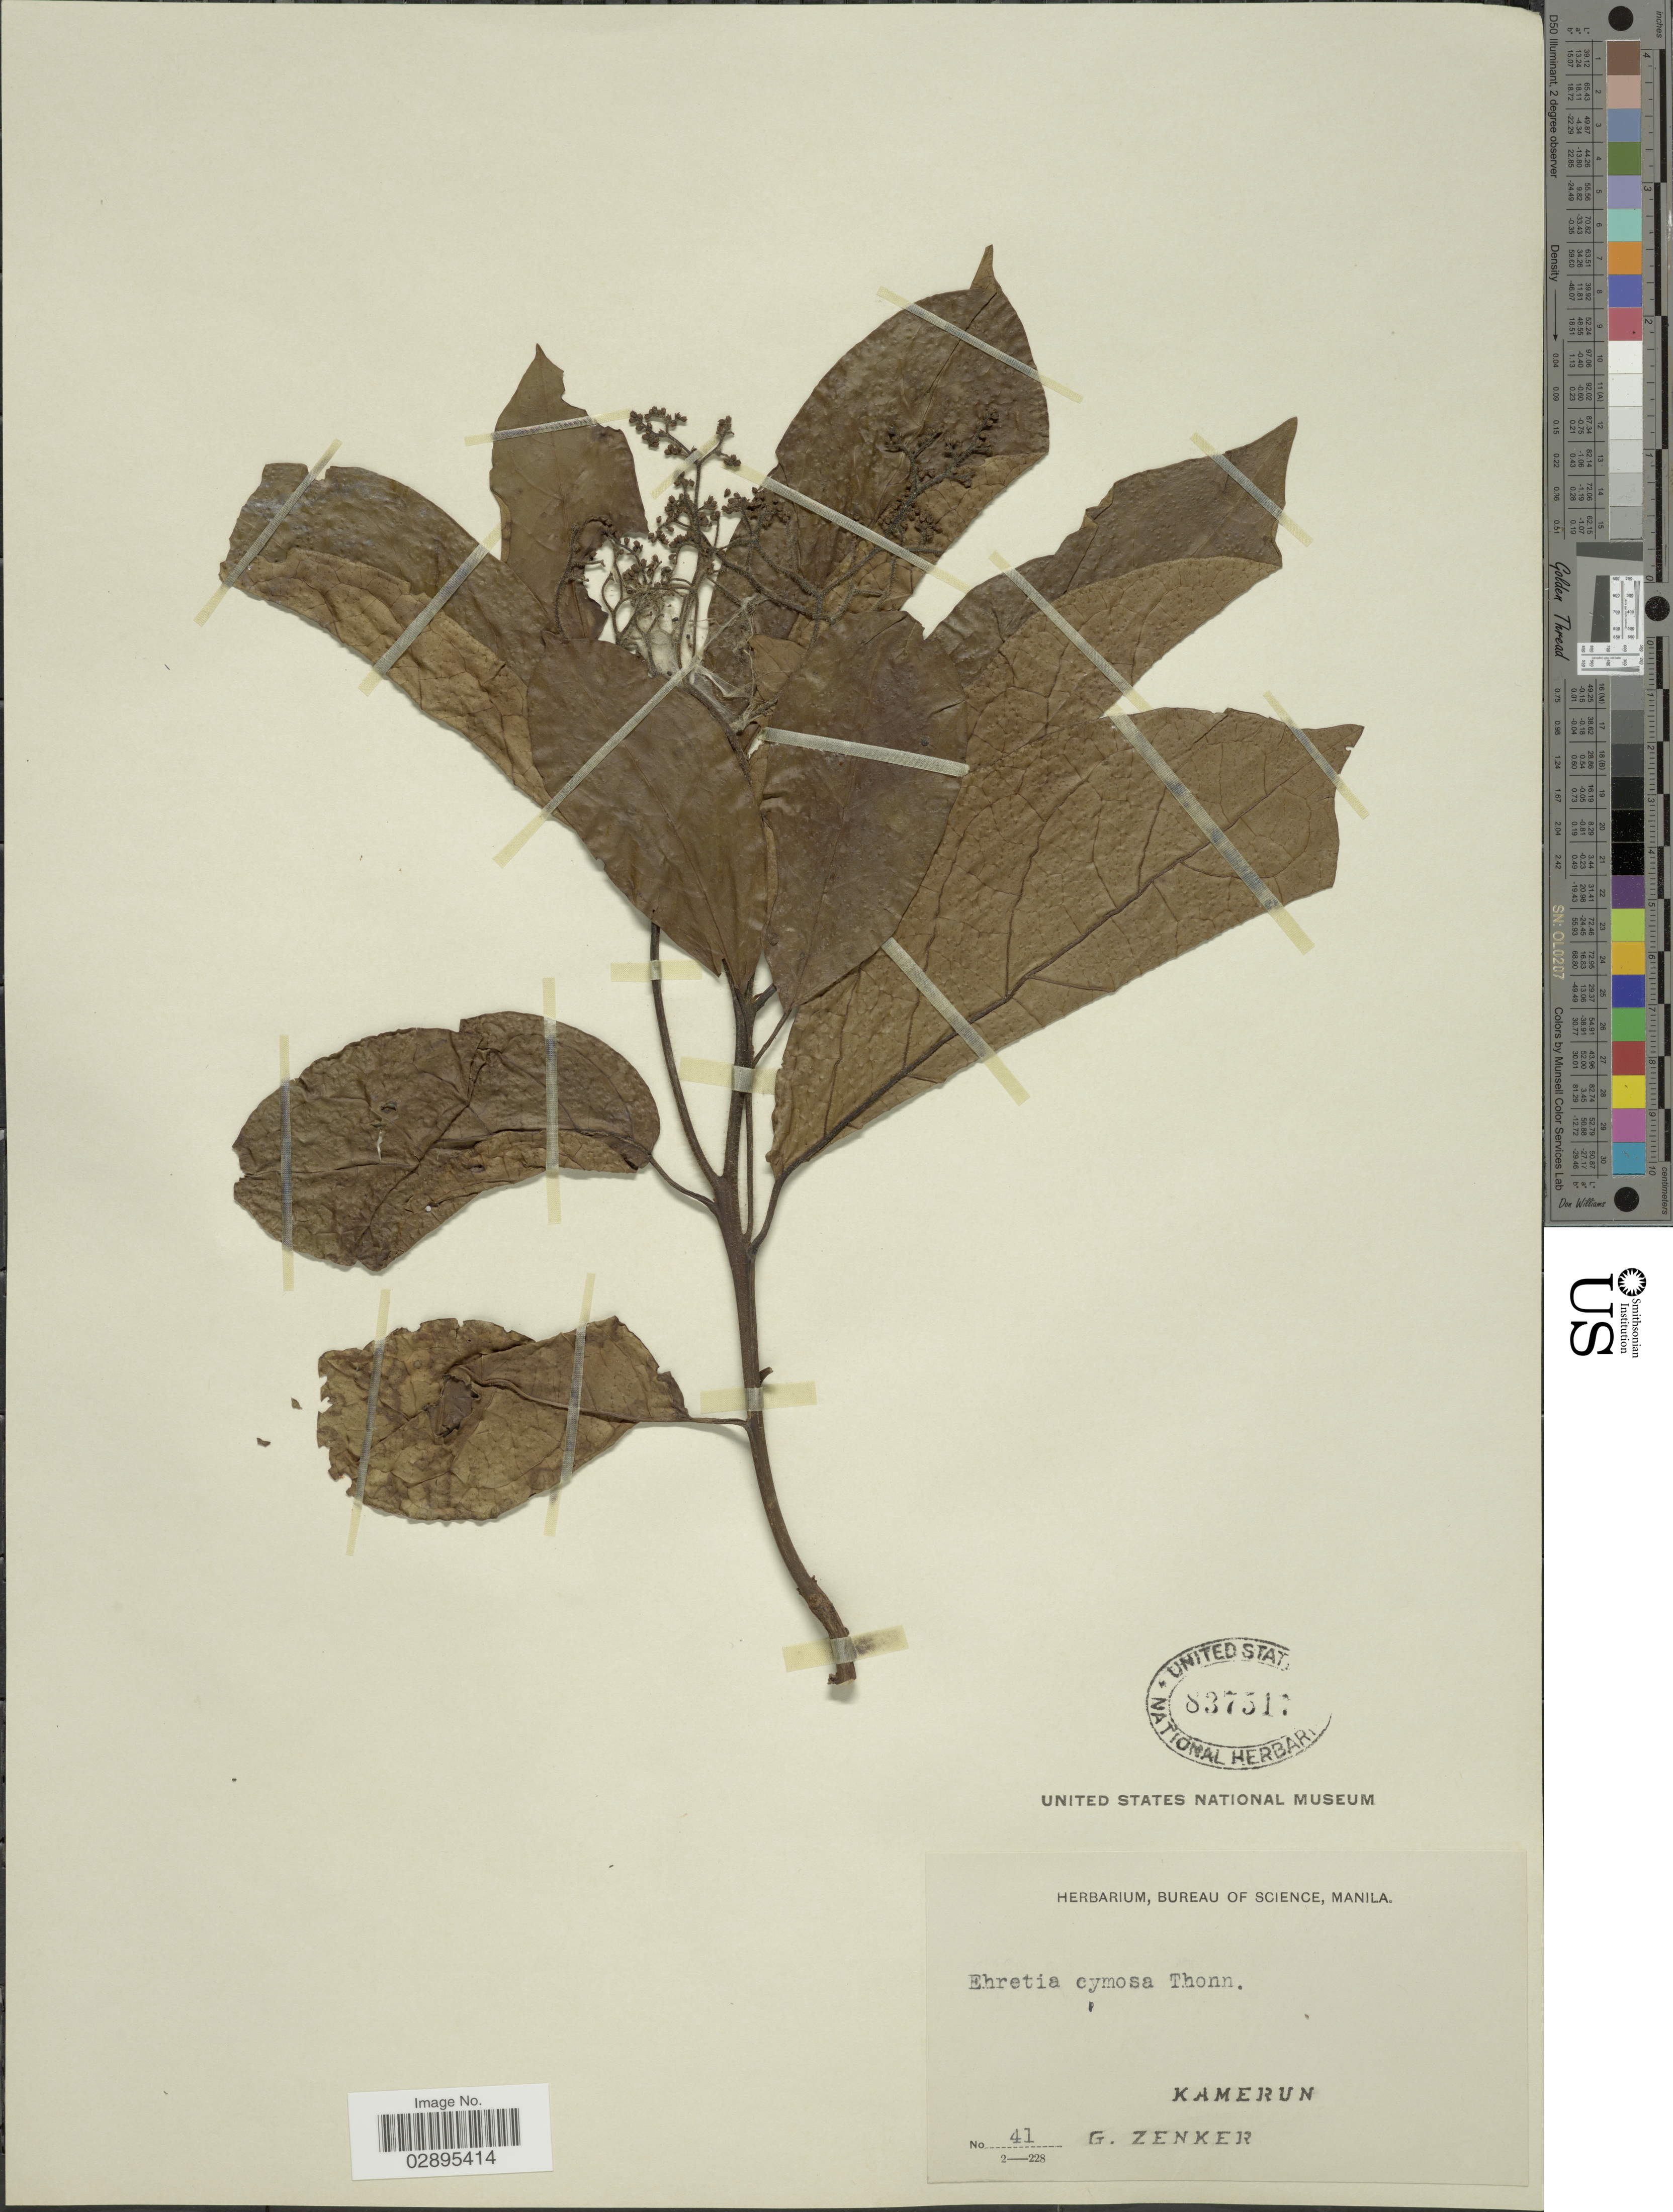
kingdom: Plantae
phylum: Tracheophyta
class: Magnoliopsida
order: Boraginales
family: Ehretiaceae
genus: Ehretia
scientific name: Ehretia cymosa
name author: Thonn.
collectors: G. A. Zenker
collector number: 41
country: Cameroon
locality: Kamerun.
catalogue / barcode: US 837517